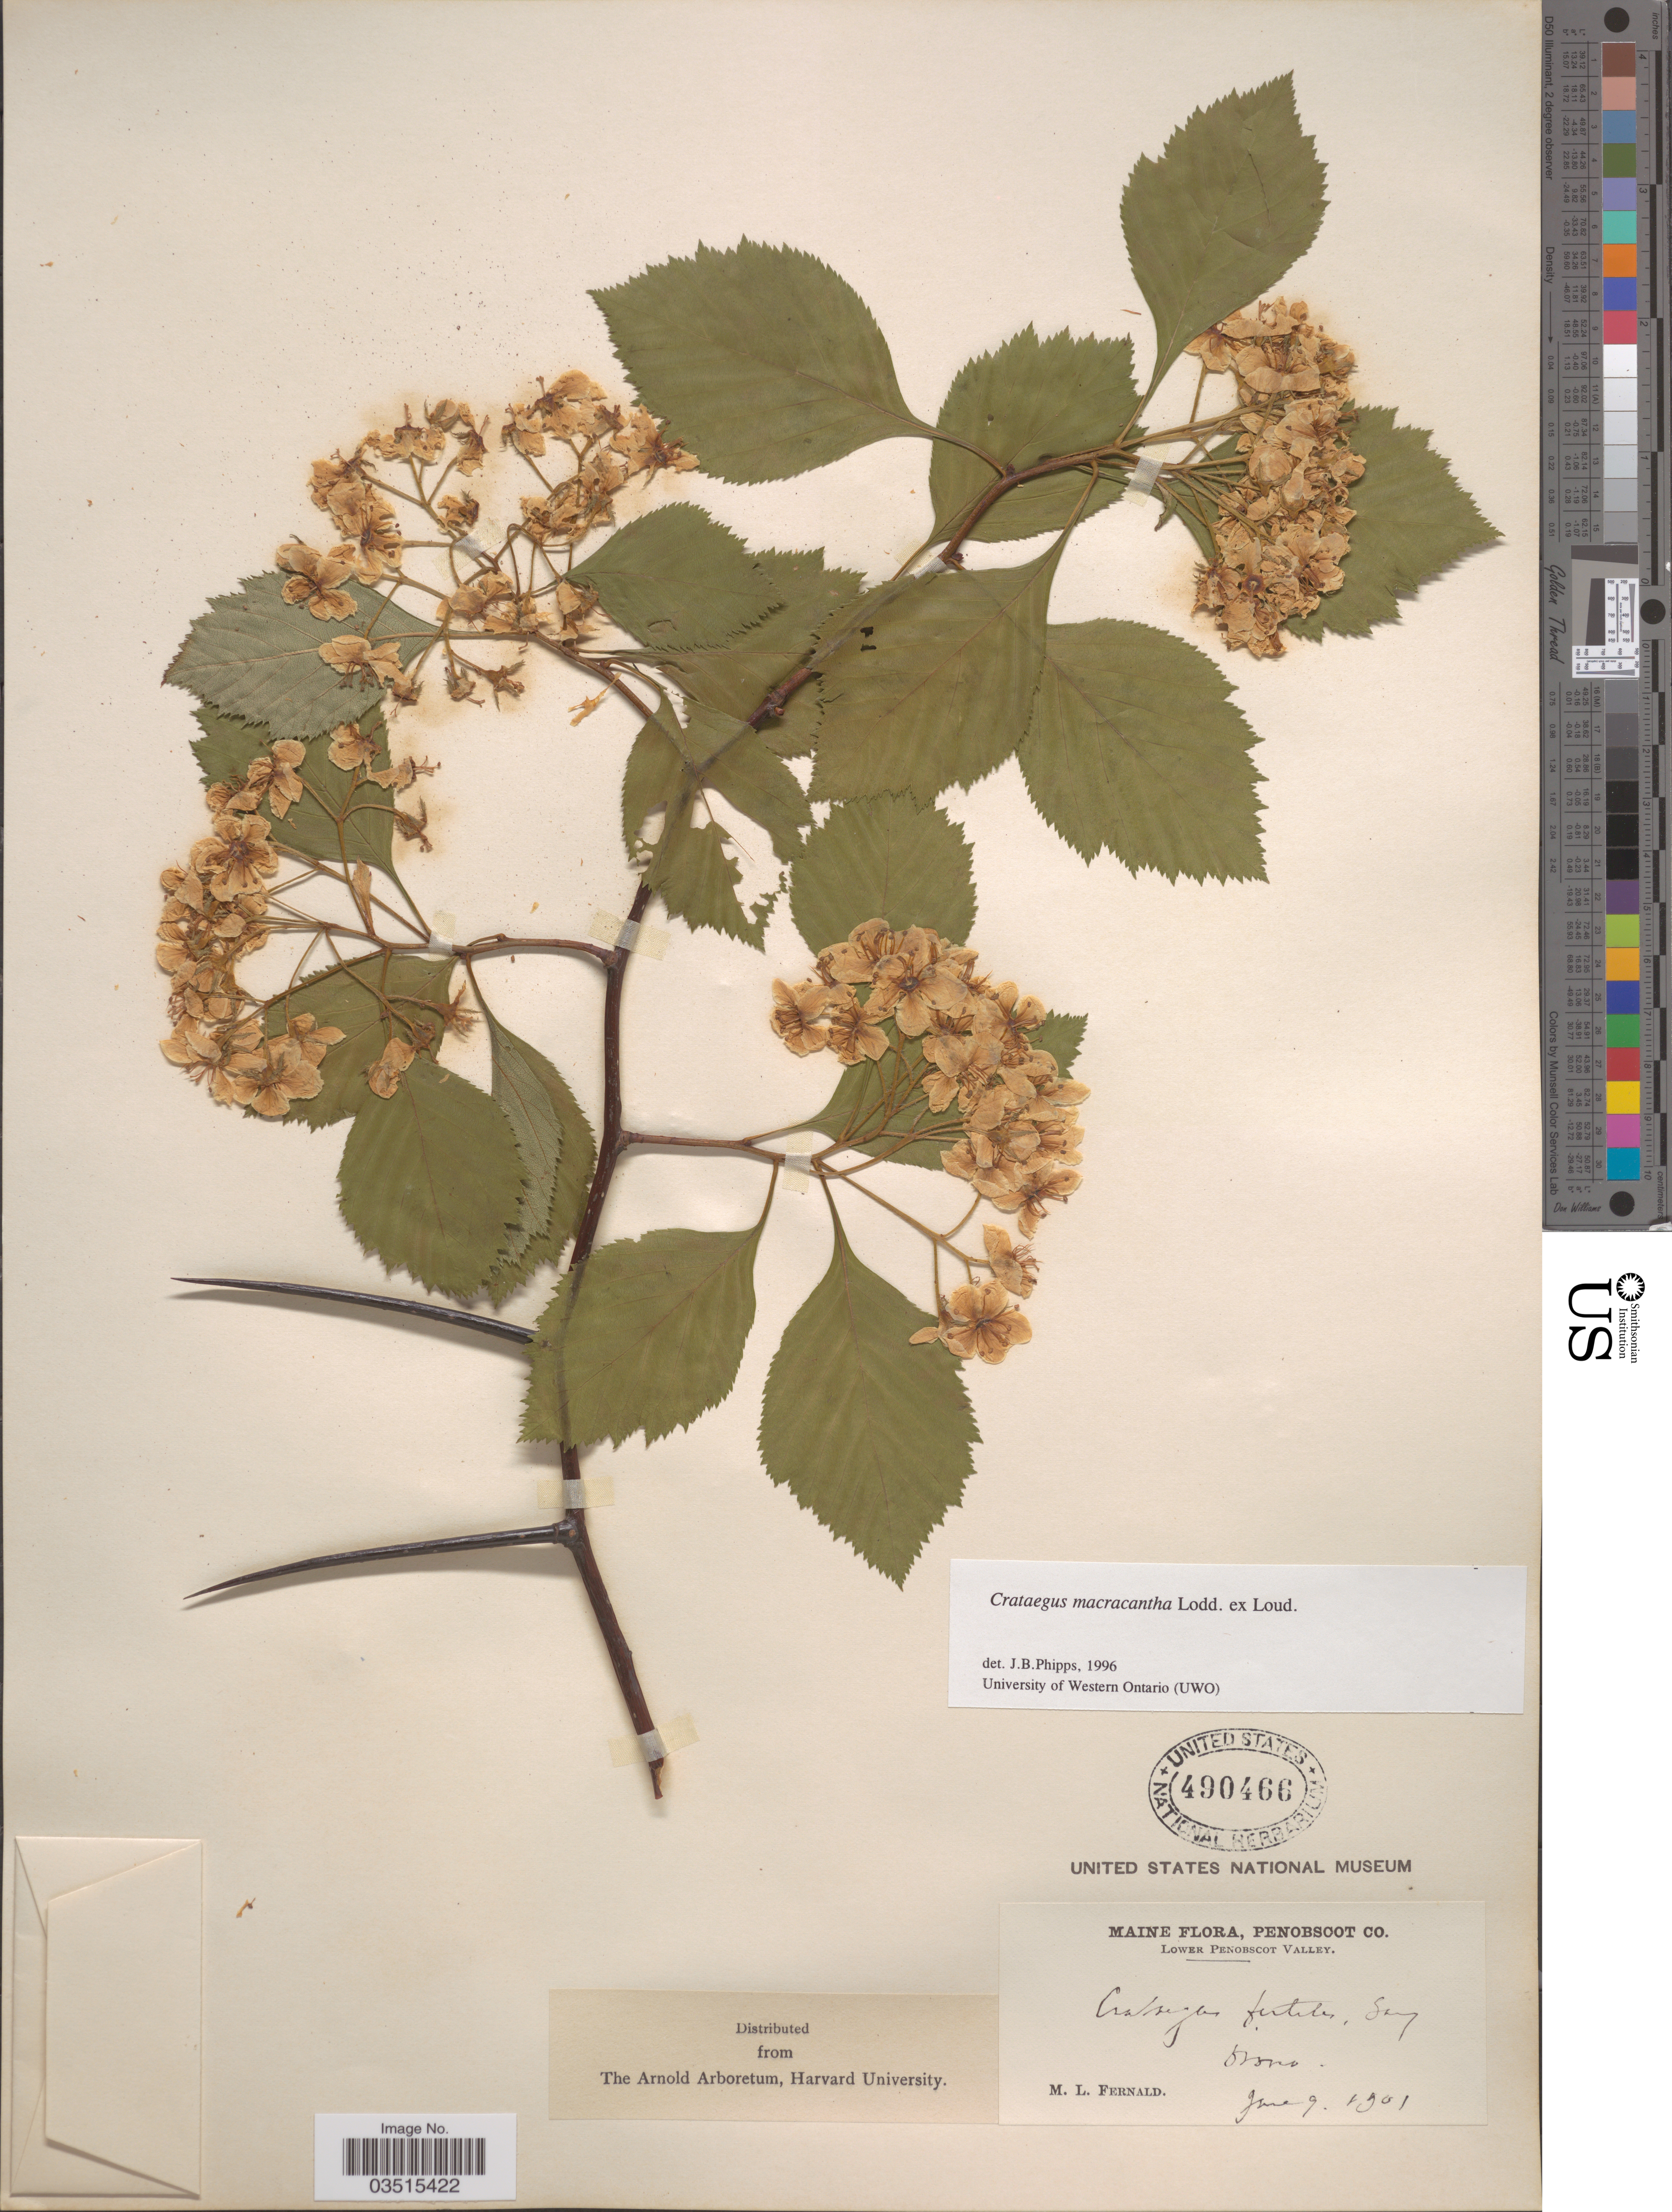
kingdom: Plantae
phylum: Tracheophyta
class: Magnoliopsida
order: Rosales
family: Rosaceae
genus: Crataegus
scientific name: Crataegus macracantha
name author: (Lindl.) Lodd. ex Loudon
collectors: M. L. Fernald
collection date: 1901-06-09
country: United States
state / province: Maine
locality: Penobscot Co. Lower Penobscot Valley. Orono.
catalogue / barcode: US 490466